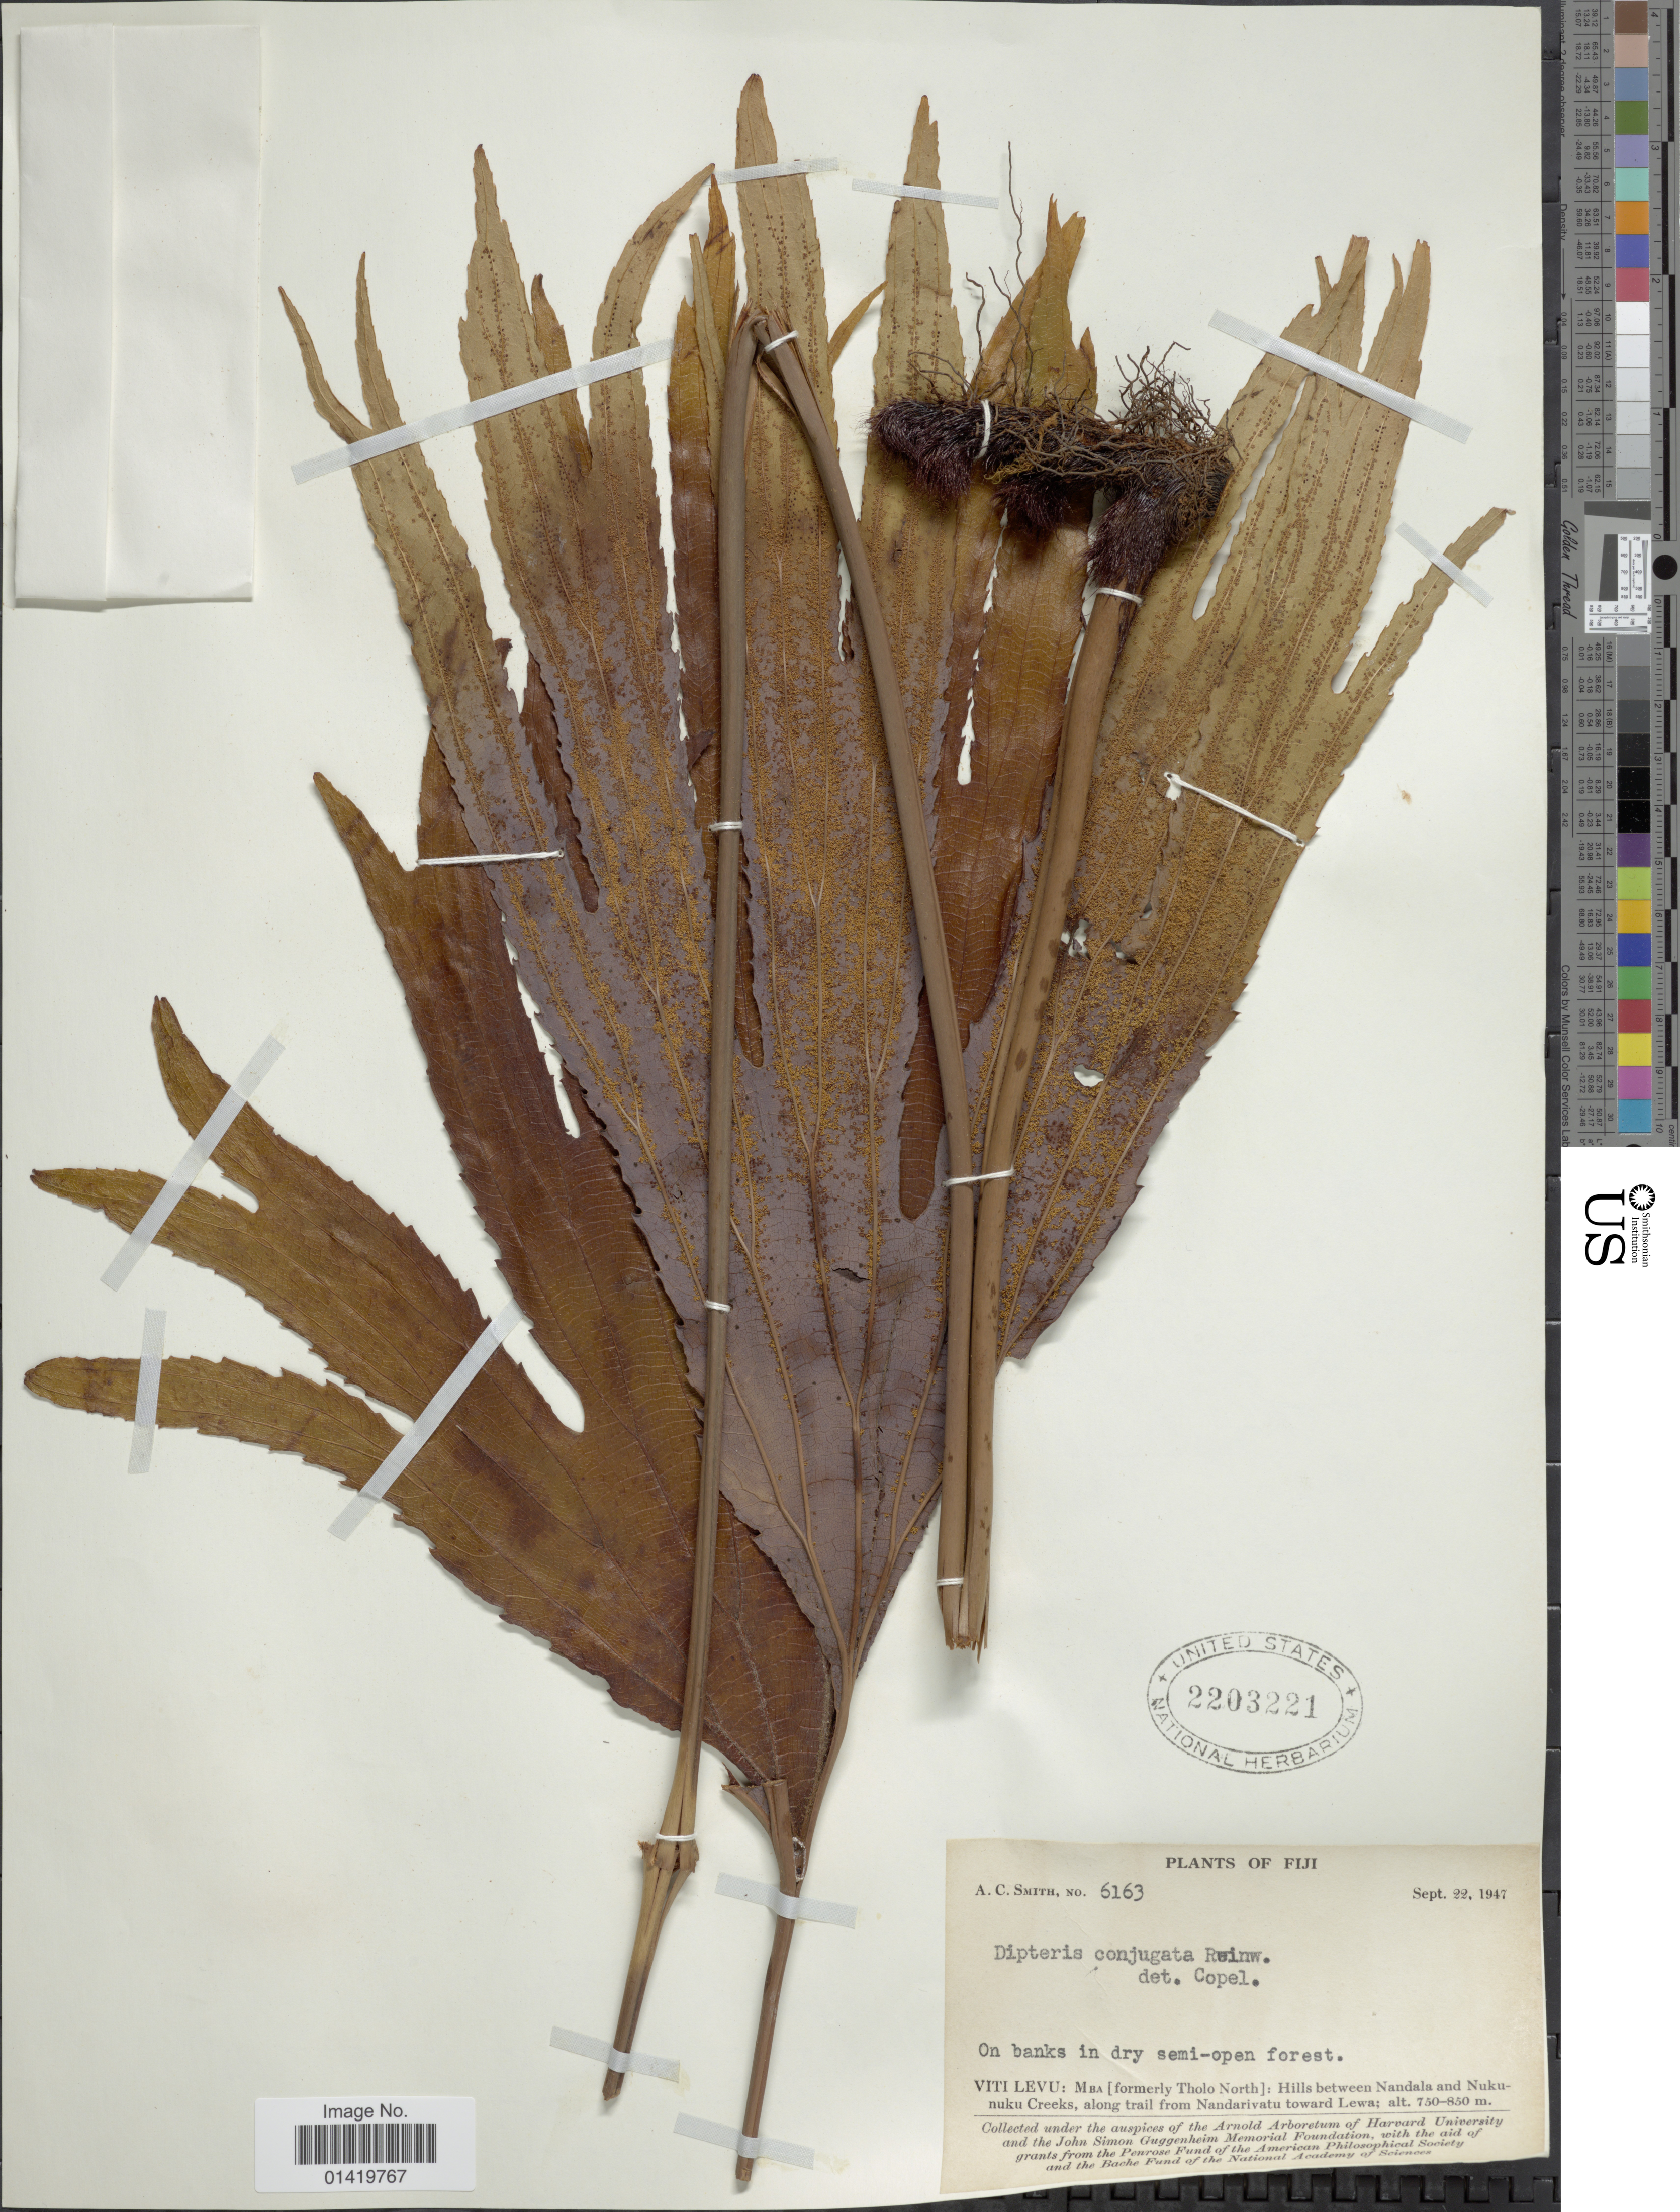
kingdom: Plantae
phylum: Tracheophyta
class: Polypodiopsida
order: Gleicheniales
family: Dipteridaceae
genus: Dipteris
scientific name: Dipteris conjugata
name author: Reinw.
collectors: A. C. Smith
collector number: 6163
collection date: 1947-09-22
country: Fiji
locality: Viti Levu: Mba [formerly Tholo North]: hills between Nandala and Nukunuku Creeks, along trail from Nandrivatu toward Lewa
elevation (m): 750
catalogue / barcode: US 2203221